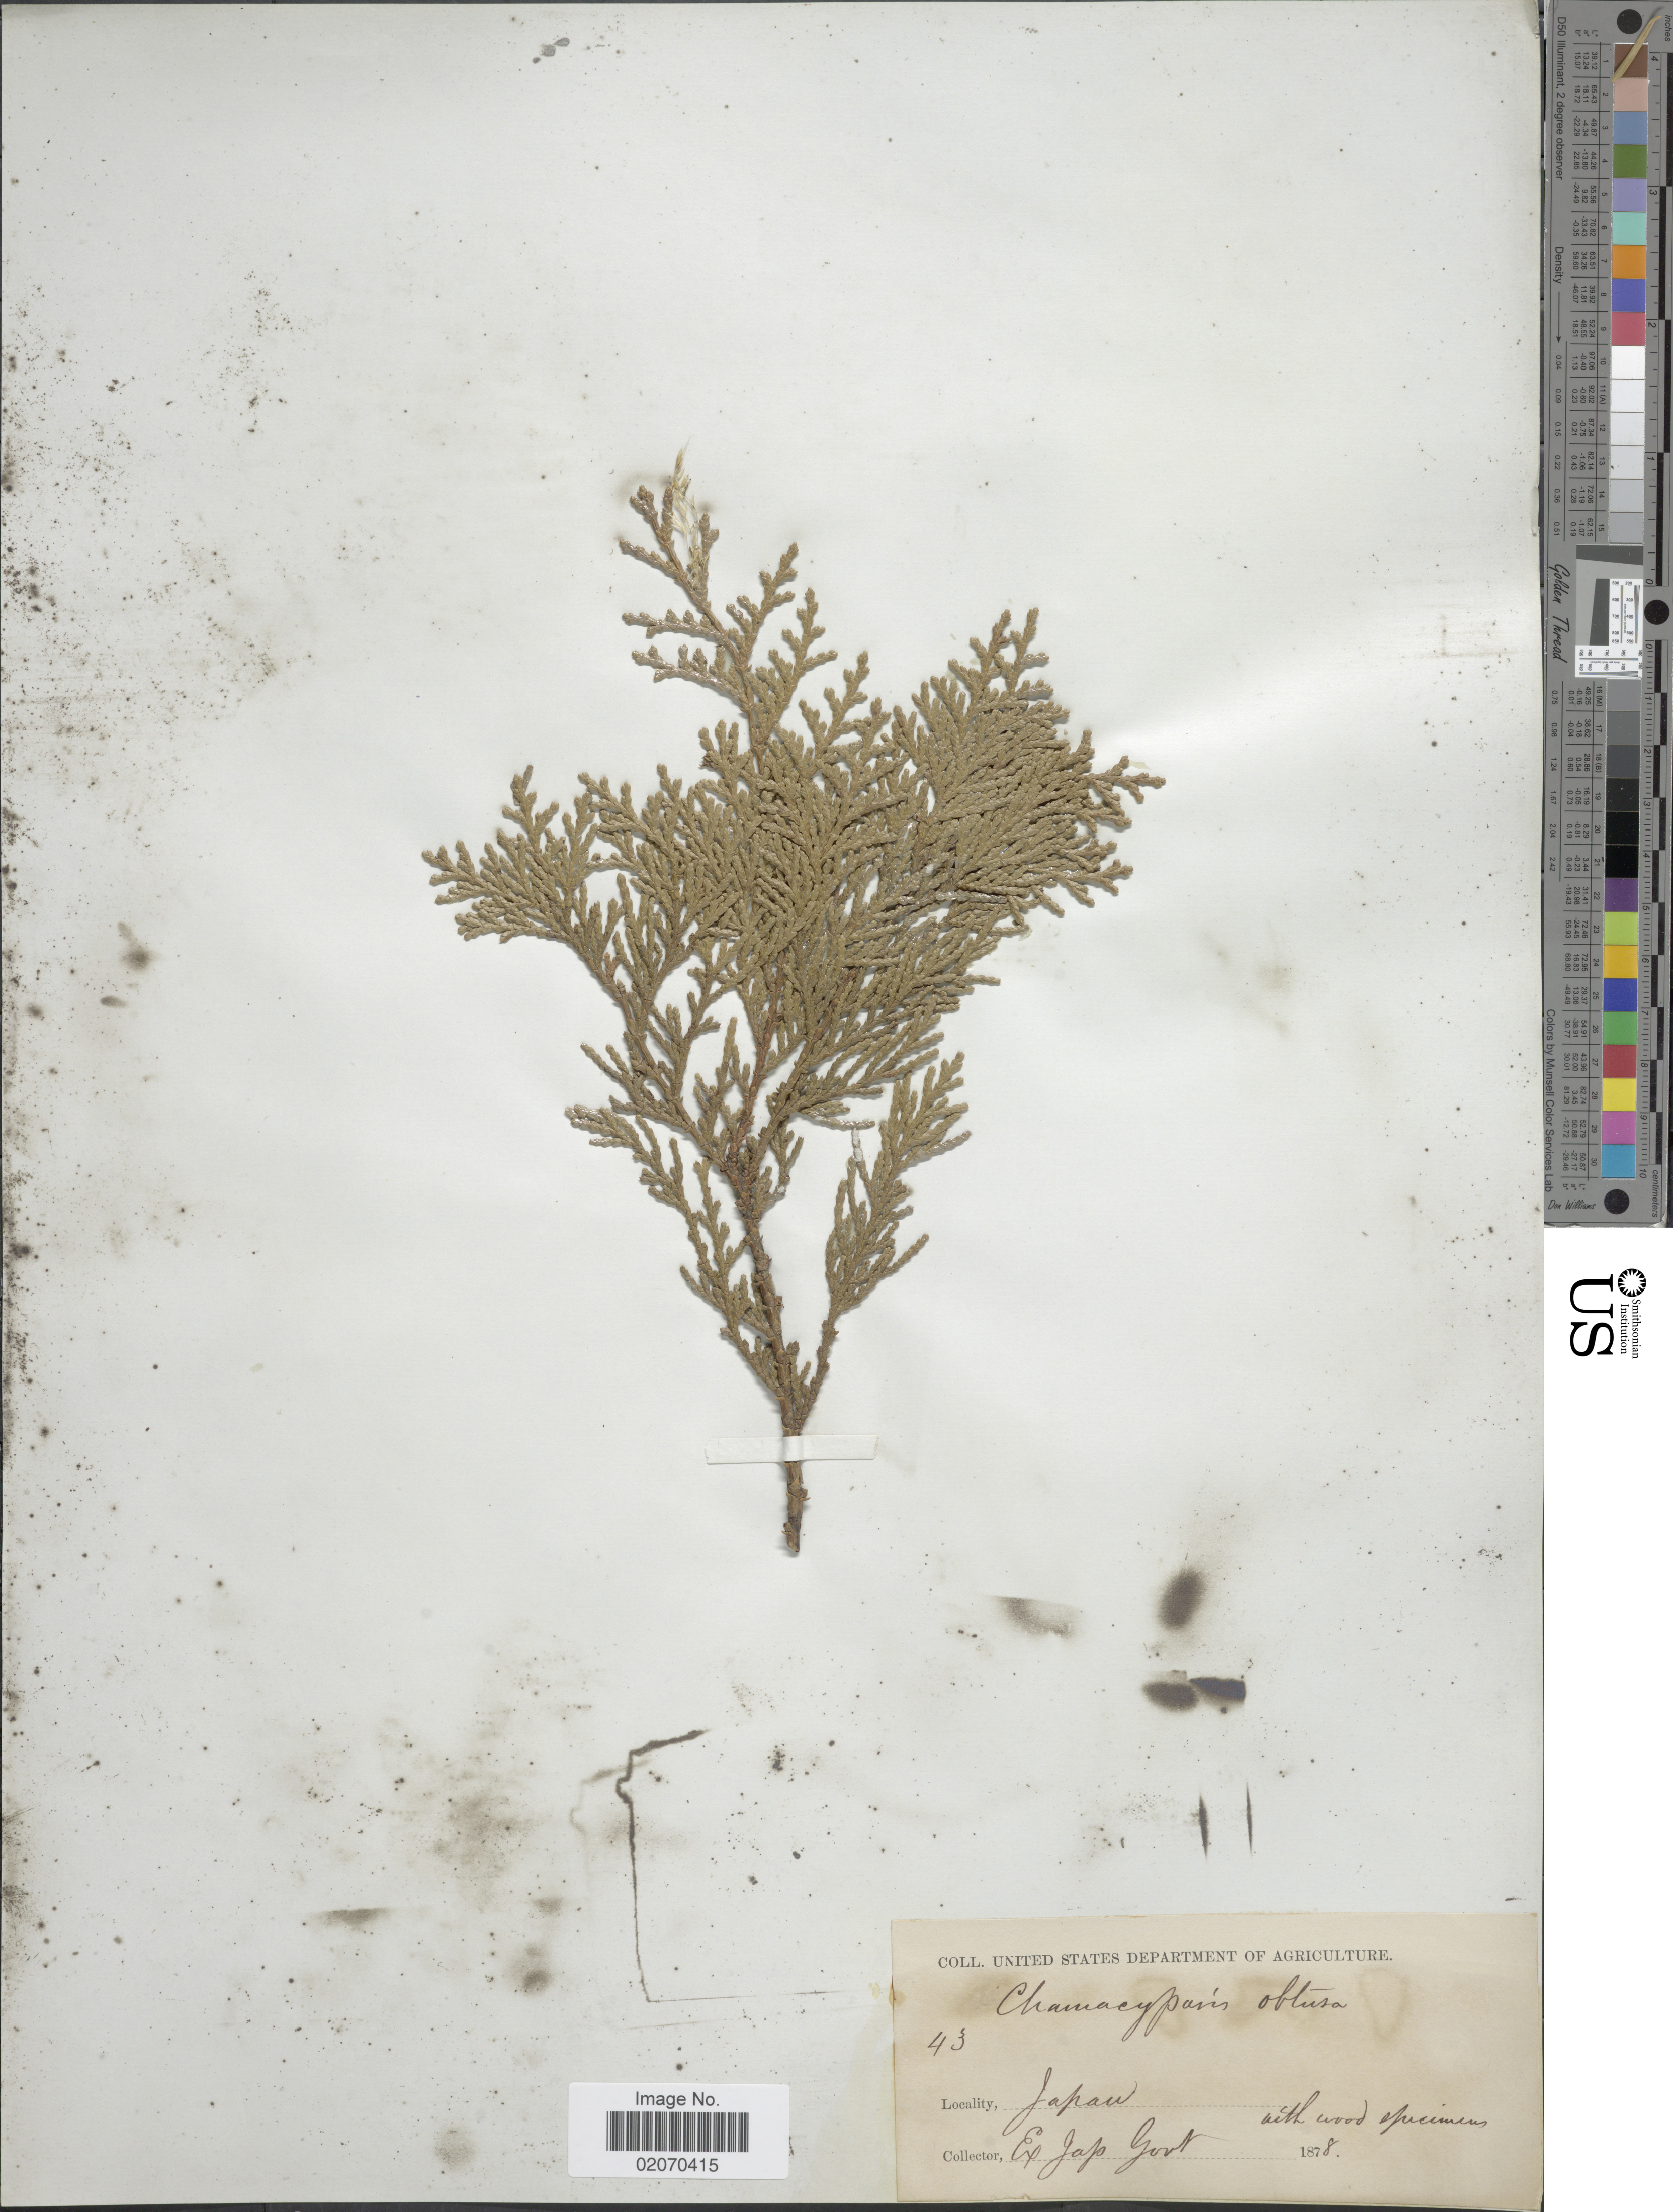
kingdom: Plantae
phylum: Tracheophyta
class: Pinopsida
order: Pinales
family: Cupressaceae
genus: Chamaecyparis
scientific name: Chamaecyparis obtusa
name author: (Siebold & Zucc.) Endl.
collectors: ex herb. Jap. Govt.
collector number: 43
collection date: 1878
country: Japan